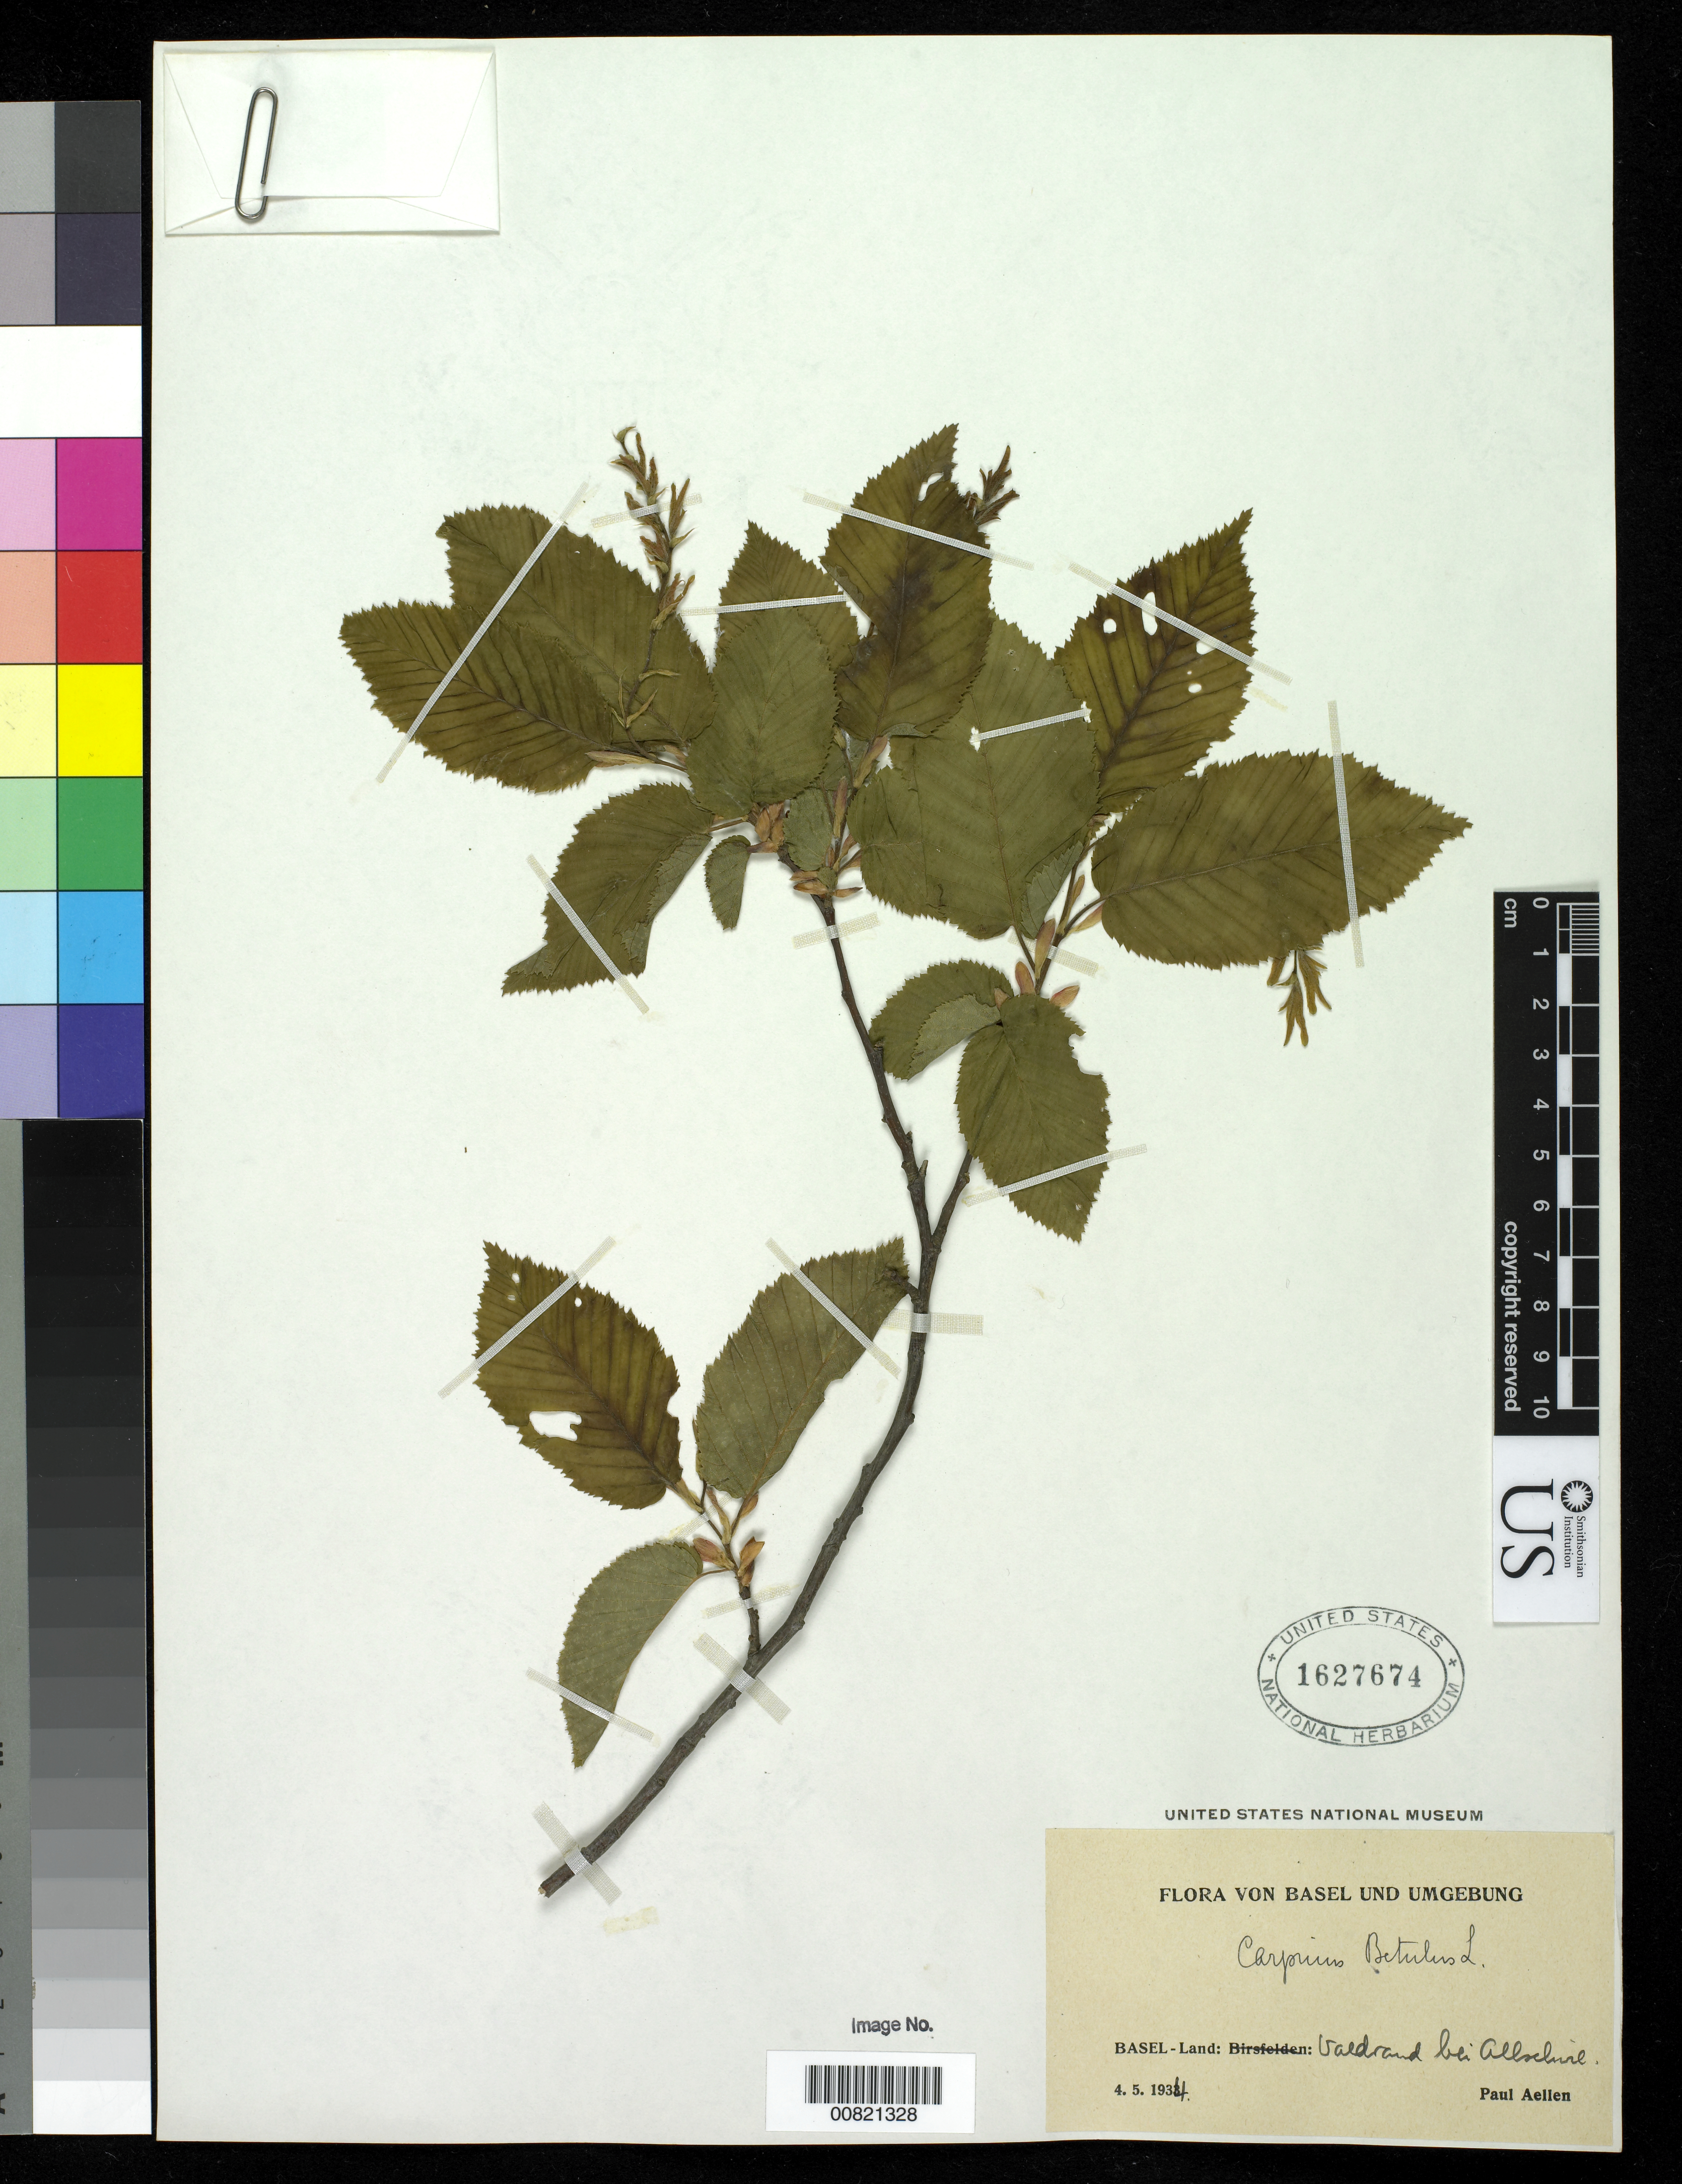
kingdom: Plantae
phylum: Tracheophyta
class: Magnoliopsida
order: Fagales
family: Betulaceae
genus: Carpinus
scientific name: Carpinus betulus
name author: L.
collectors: P. Aellen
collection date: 1934-05-04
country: Switzerland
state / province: Aargau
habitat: Edge of forest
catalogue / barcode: US 1627674